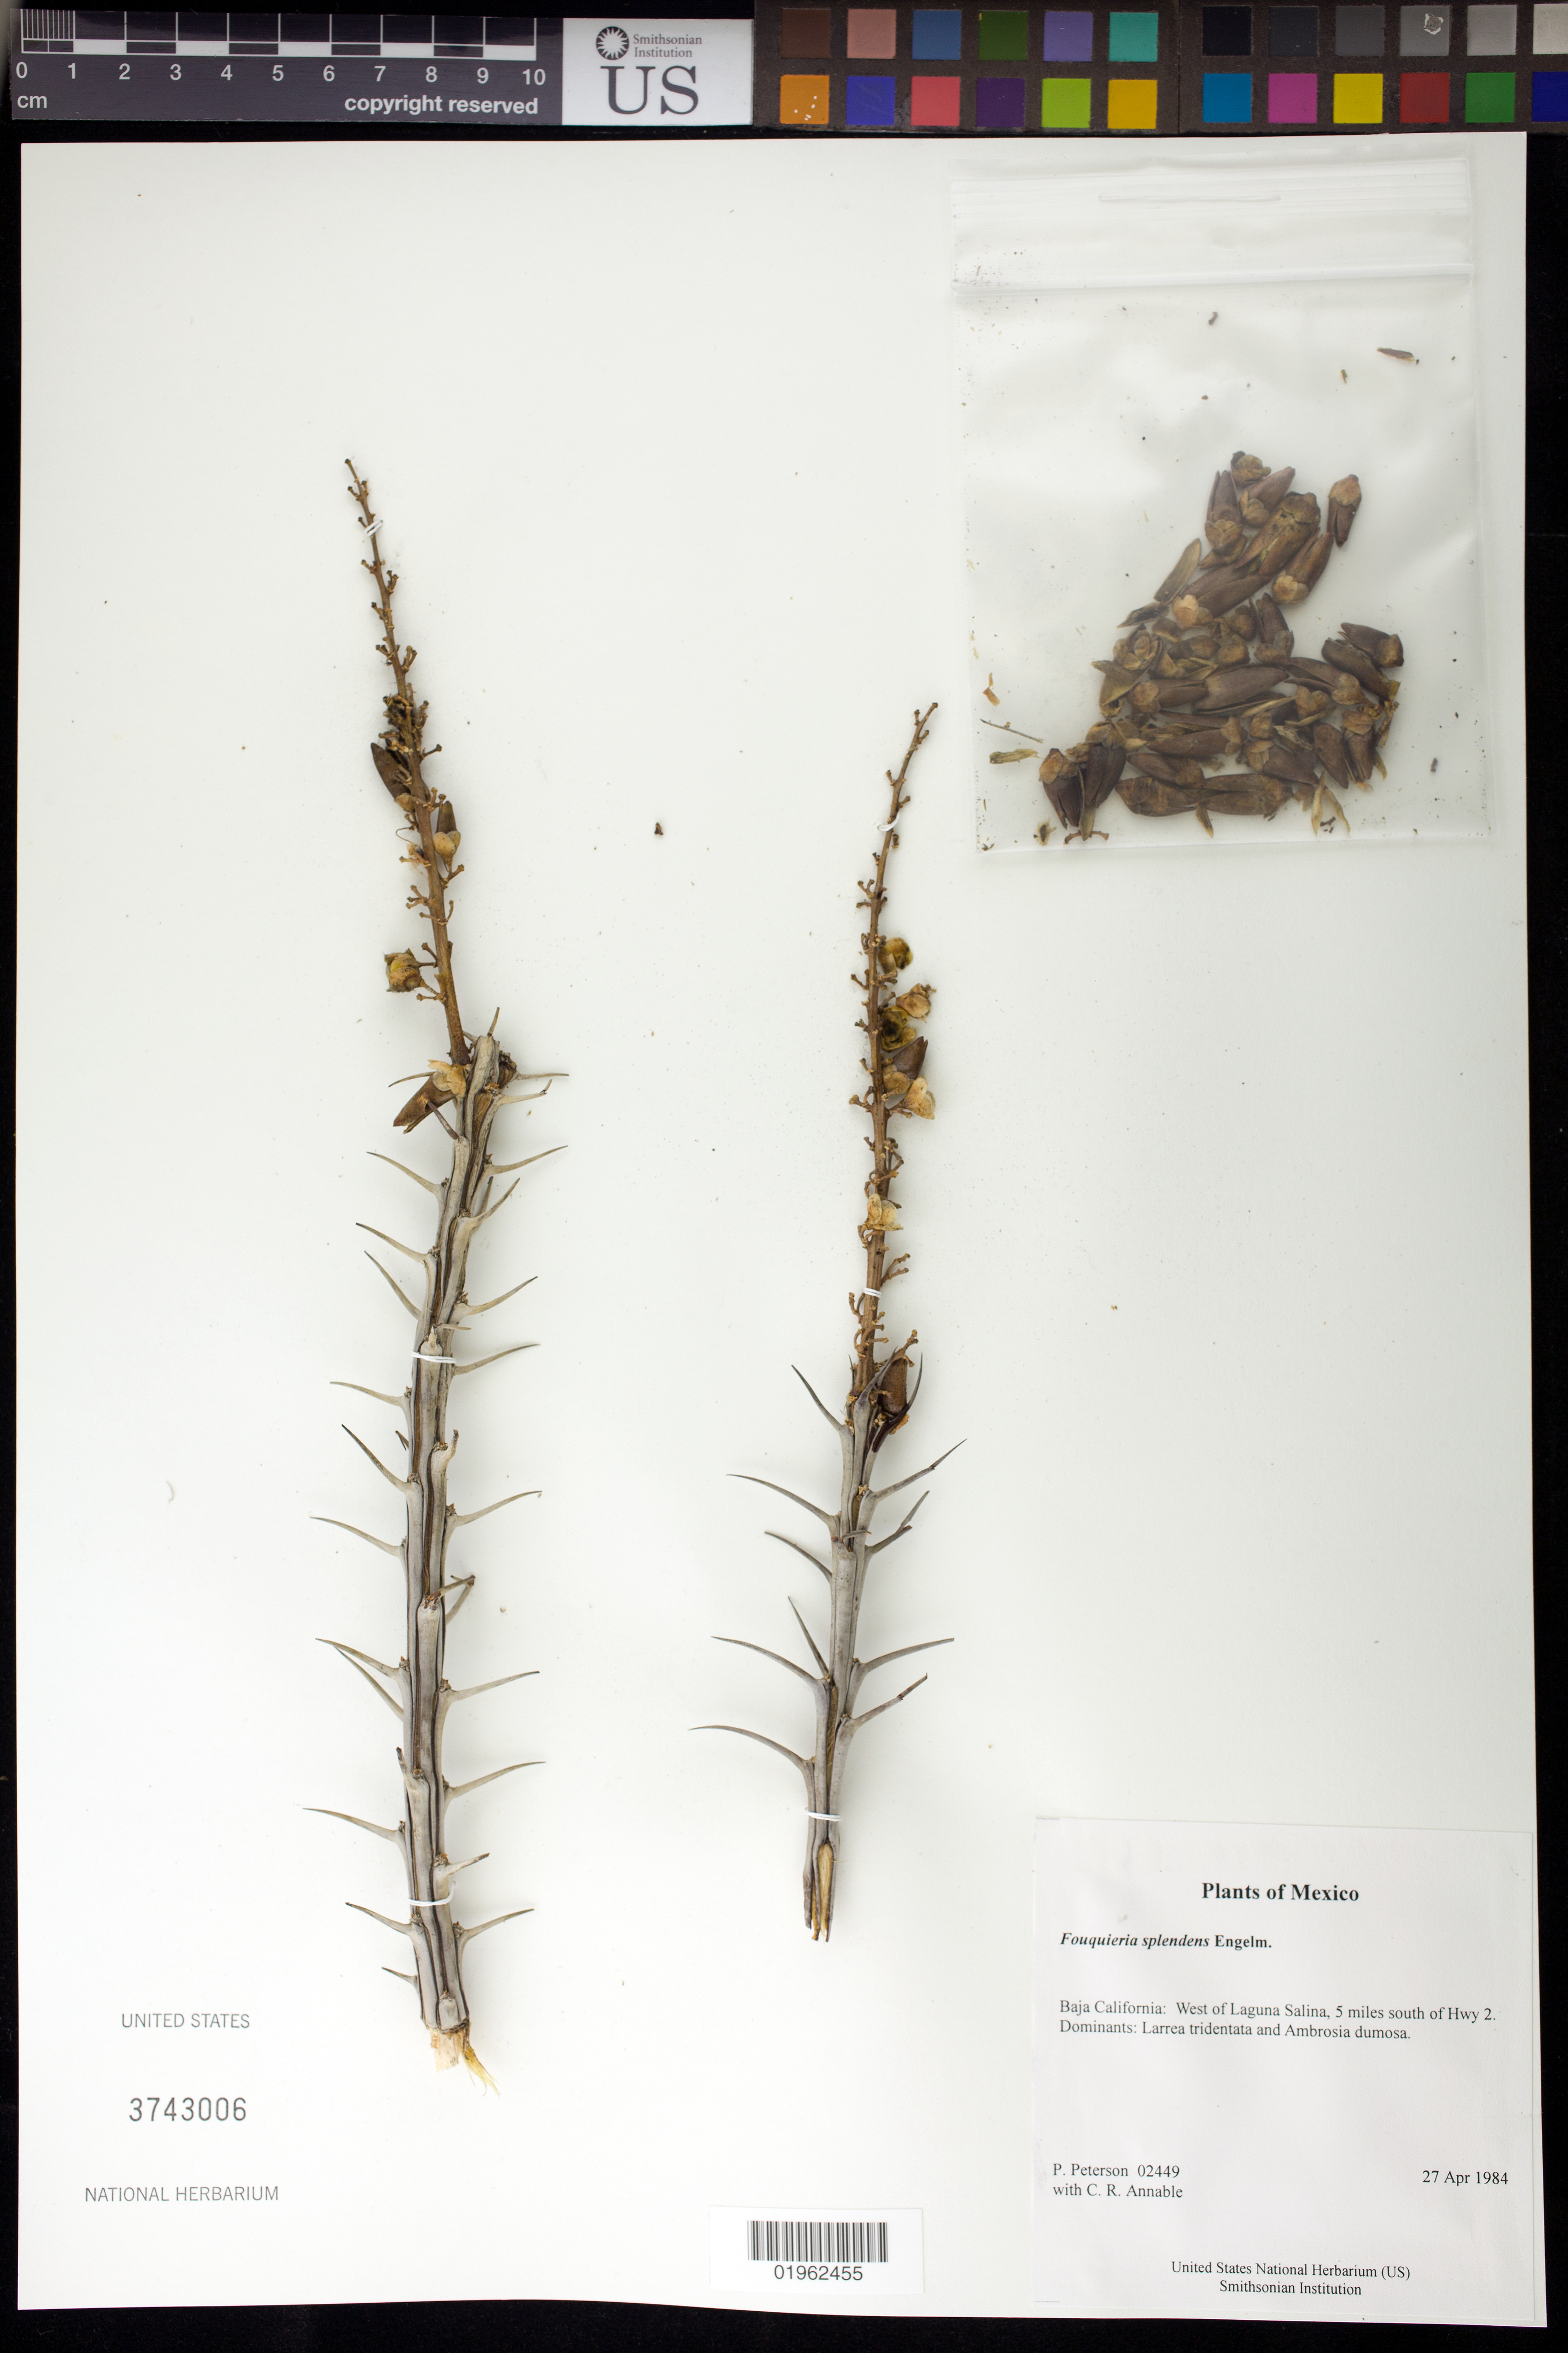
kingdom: Plantae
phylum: Tracheophyta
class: Magnoliopsida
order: Ericales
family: Fouquieriaceae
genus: Fouquieria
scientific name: Fouquieria splendens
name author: Engelm.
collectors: P. M. Peterson & C. R. Annable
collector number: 02449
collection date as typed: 27 Apr 1984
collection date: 1984-04-27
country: Mexico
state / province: Baja California Norte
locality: West of Laguna Salina, 5 miles south of Hwy 2.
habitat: Dominants: Larrea tridentata and Ambrosia dumosa.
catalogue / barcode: US 3743006